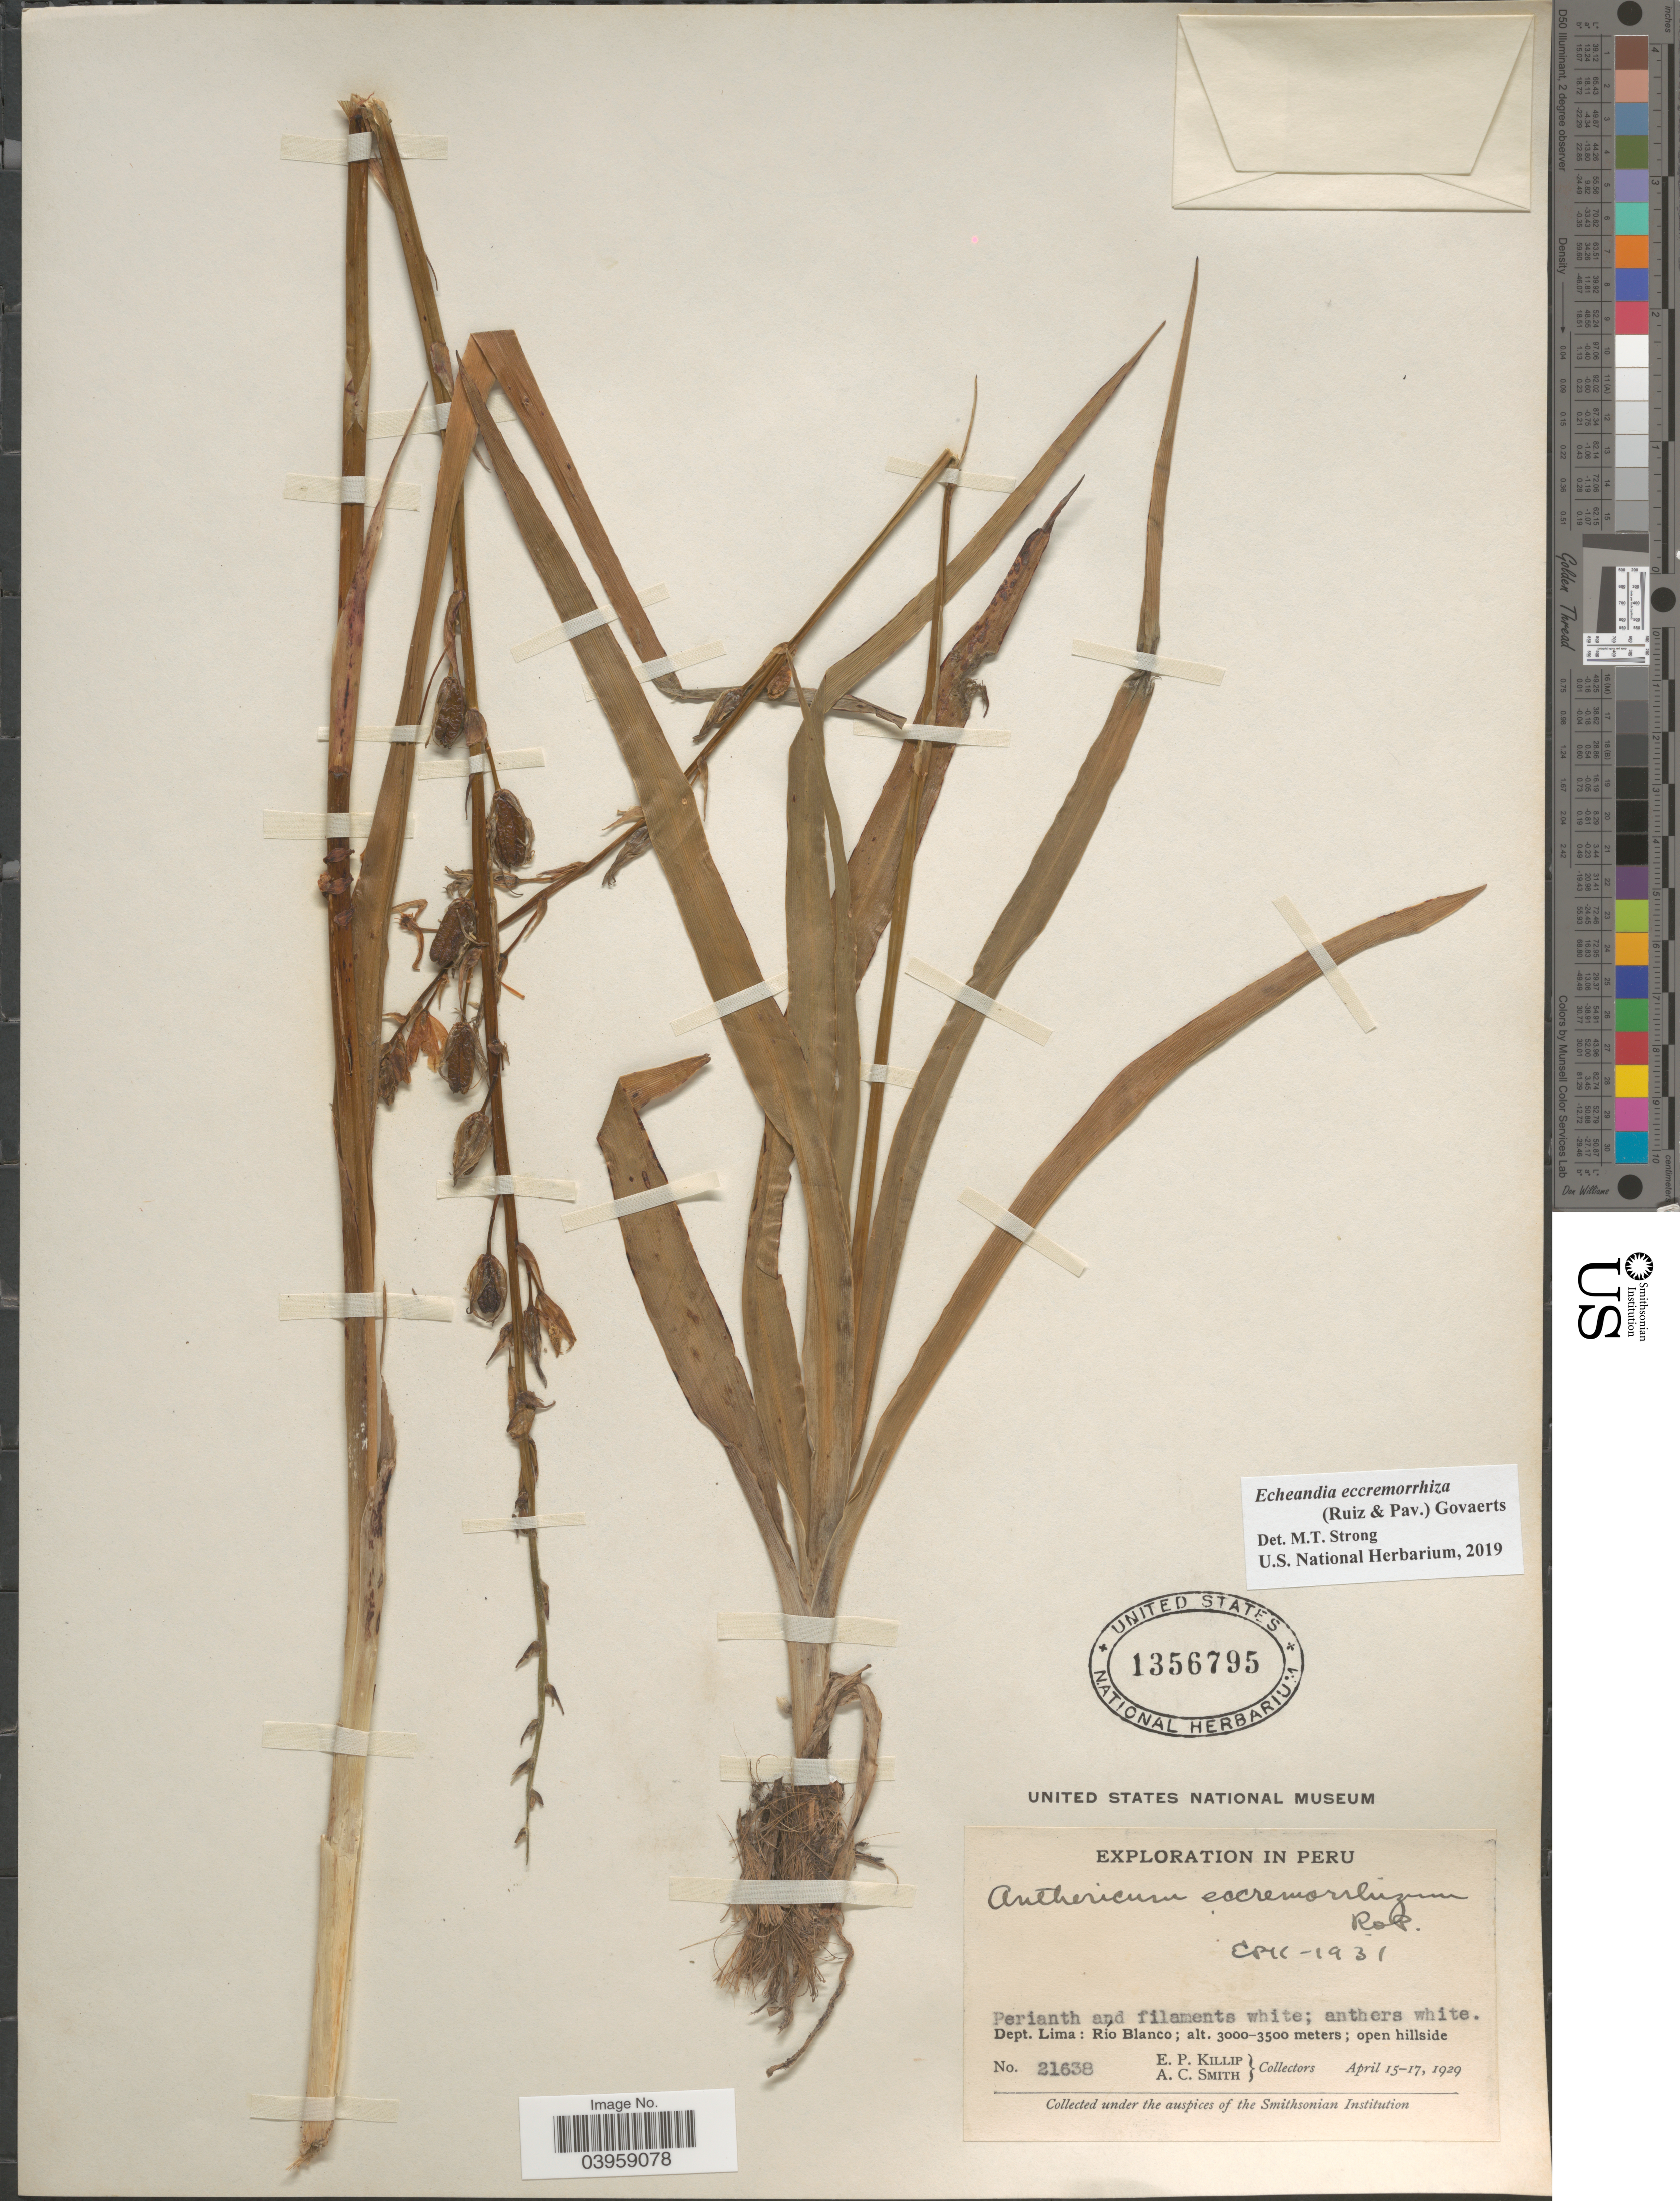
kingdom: Plantae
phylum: Tracheophyta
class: Liliopsida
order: Asparagales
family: Asparagaceae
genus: Echeandia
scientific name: Echeandia eccremorrhiza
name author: (Ruiz & Pav.) Govaerts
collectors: E. P. Killip & A. C. Smith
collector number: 21638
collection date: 1929-04-15/1929-04-17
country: Peru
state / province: Lima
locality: Dept. Lima: Río Blanco.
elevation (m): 3000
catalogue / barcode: US 1356795